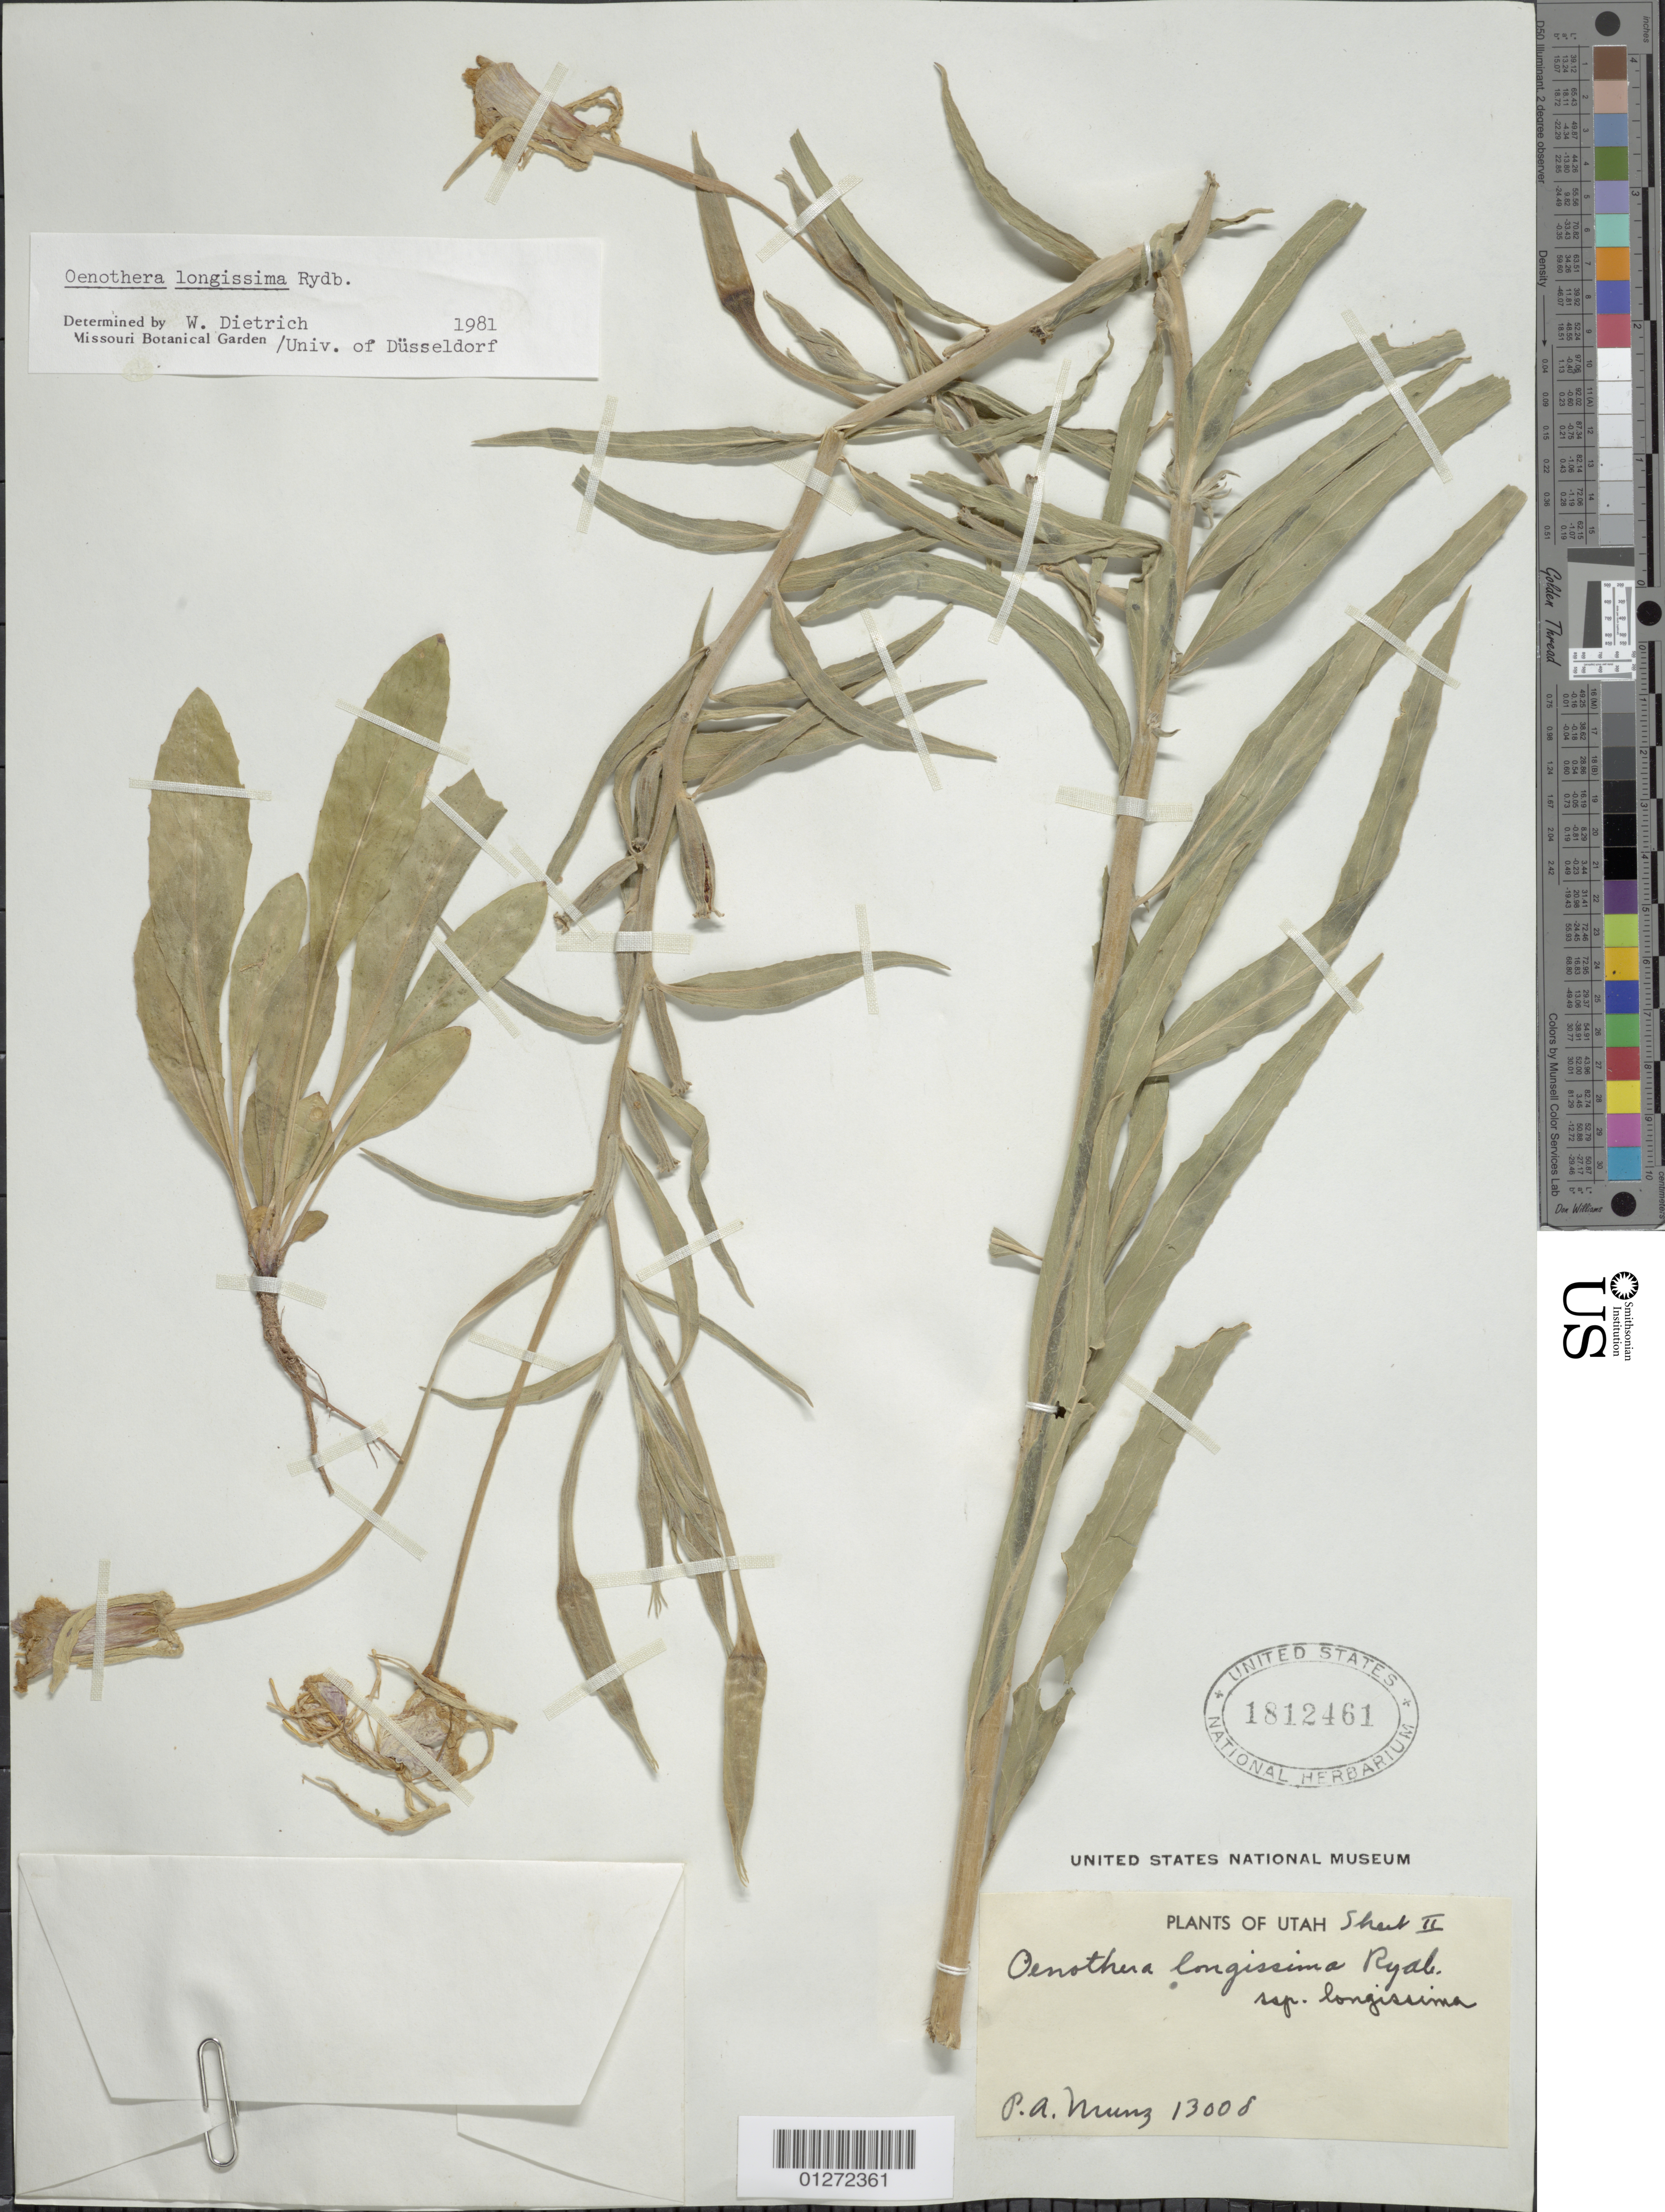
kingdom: Plantae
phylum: Tracheophyta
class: Magnoliopsida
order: Myrtales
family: Onagraceae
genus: Oenothera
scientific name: Oenothera longissima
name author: Rydb.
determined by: Dietrich, W.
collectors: P. A. Munz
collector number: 13008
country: United States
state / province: Utah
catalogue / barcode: US 1812461